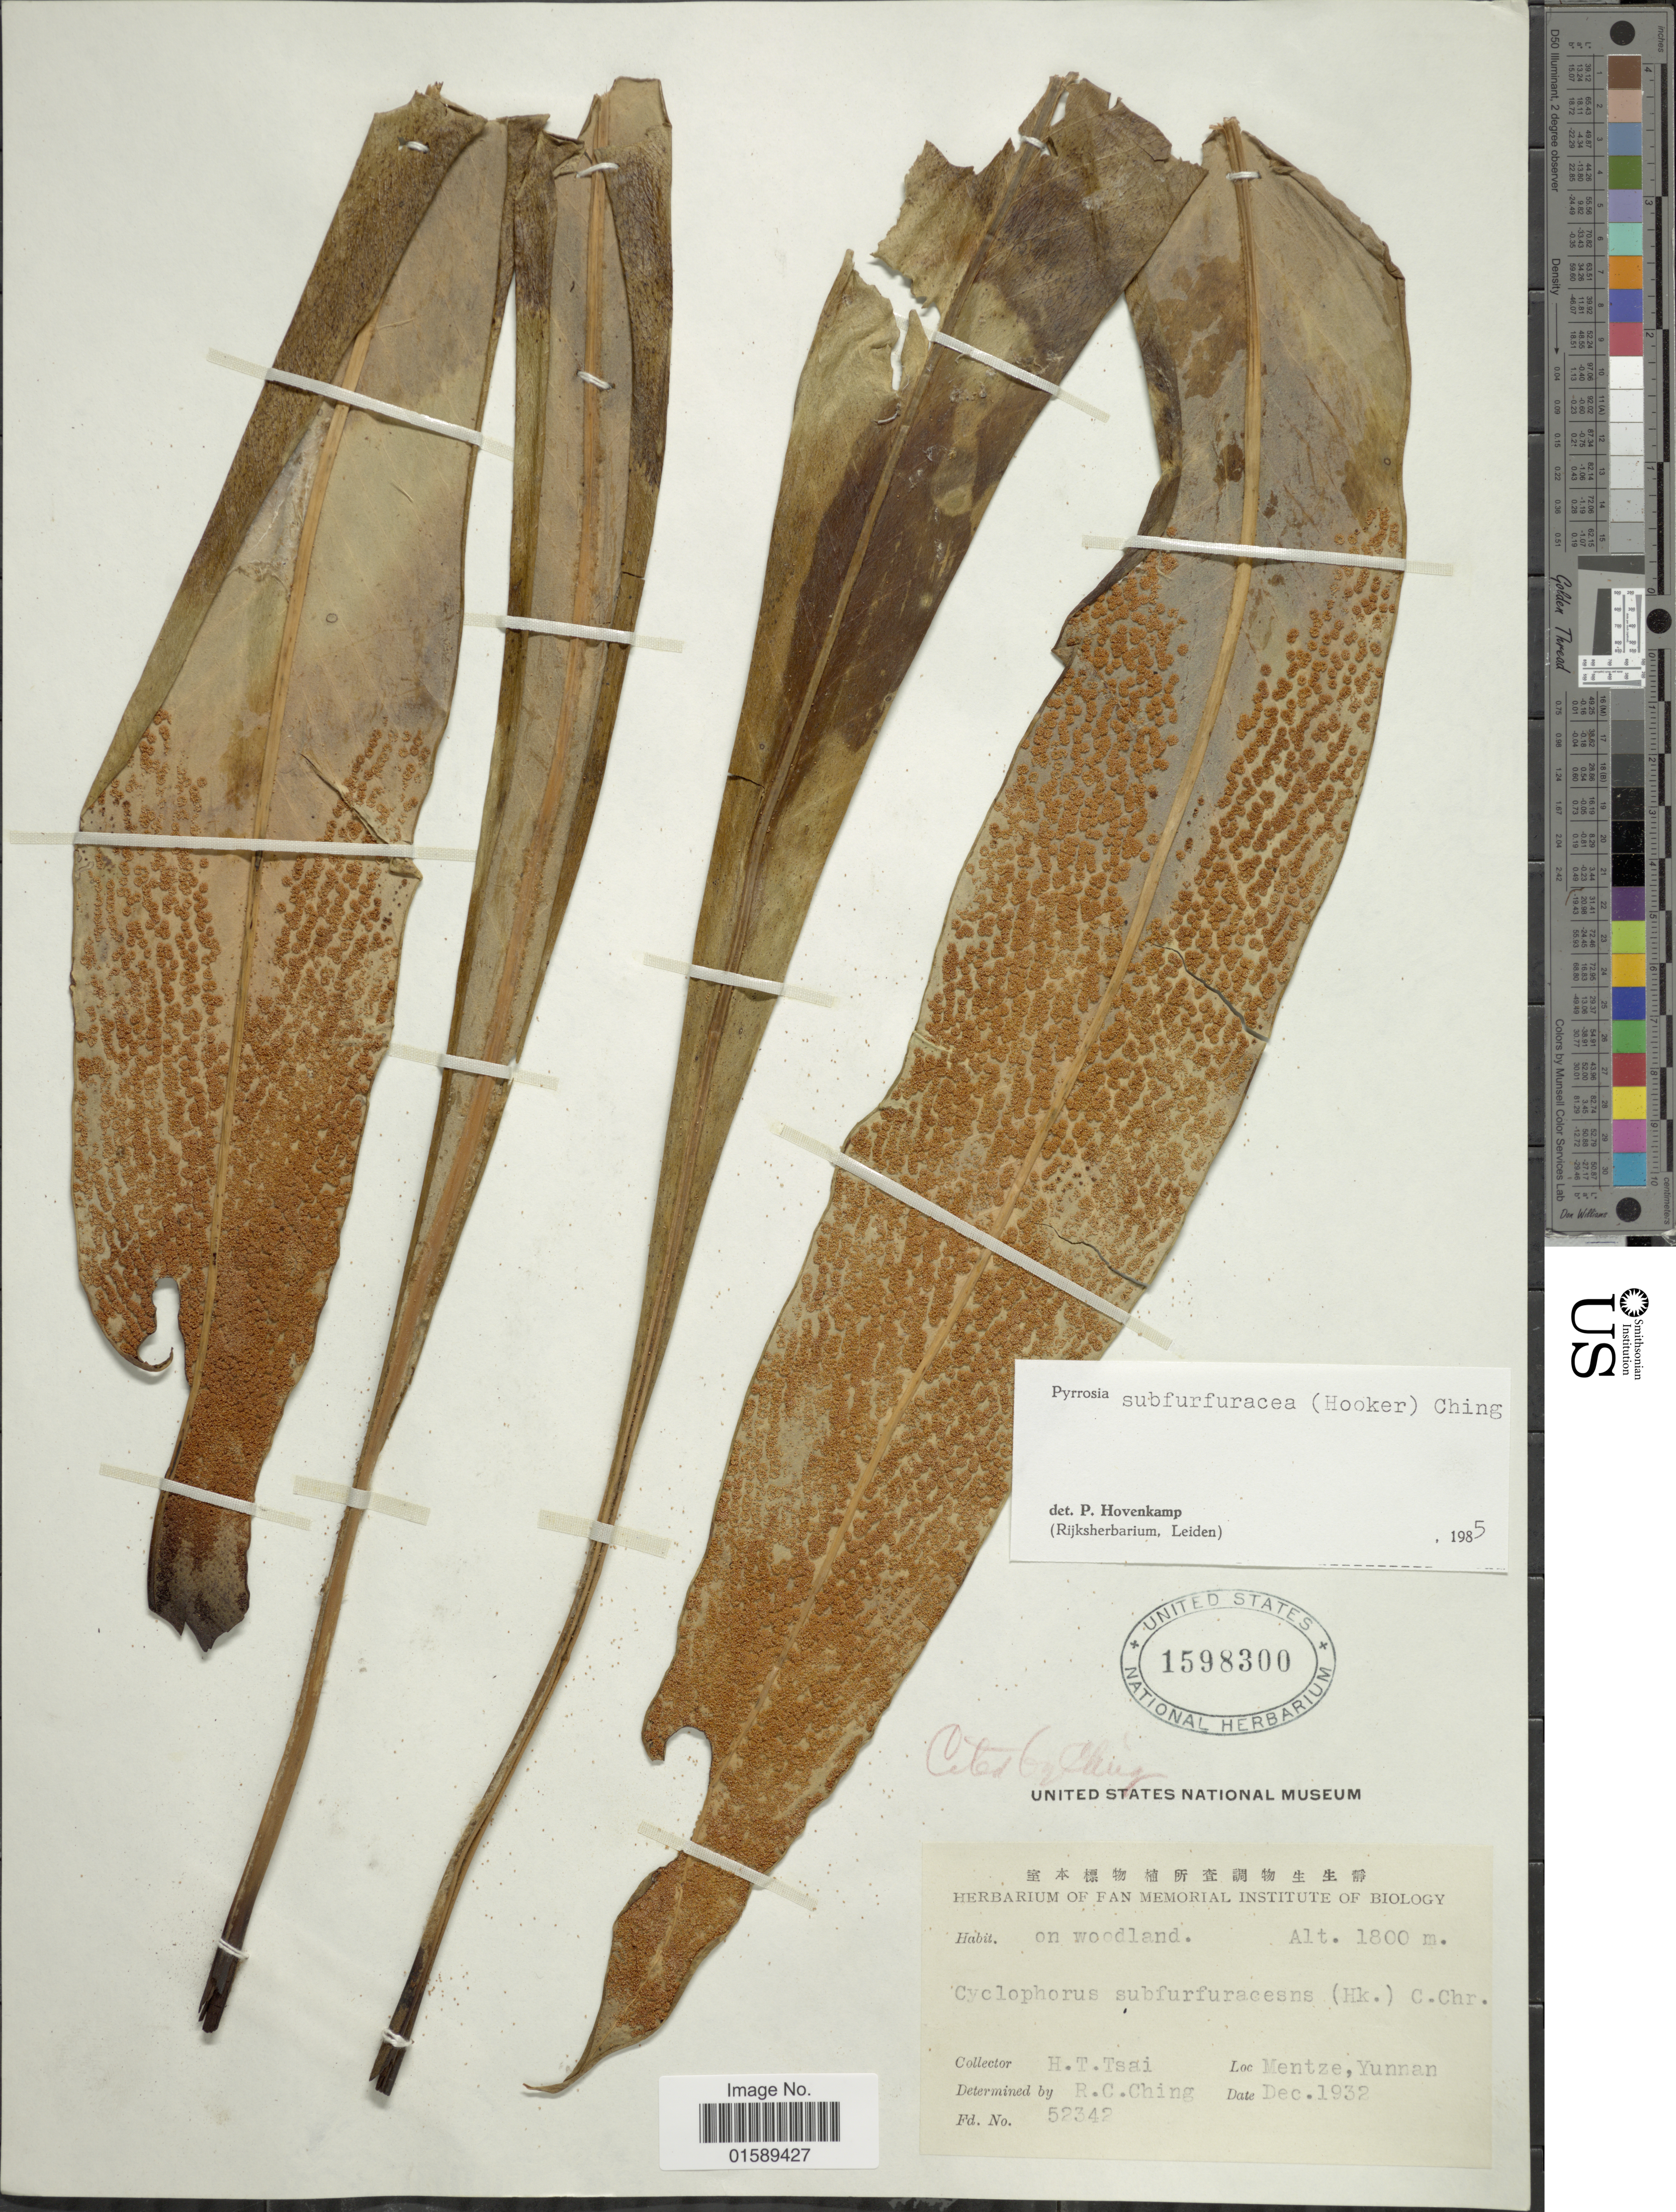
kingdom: Plantae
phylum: Tracheophyta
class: Polypodiopsida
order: Polypodiales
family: Polypodiaceae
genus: Pyrrosia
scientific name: Pyrrosia subfurfuracea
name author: (Hook.) Ching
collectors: H. Tsai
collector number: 52342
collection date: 1932-12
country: China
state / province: Yunnan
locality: Mentze, Yunnan.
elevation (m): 1800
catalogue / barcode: US 1598300